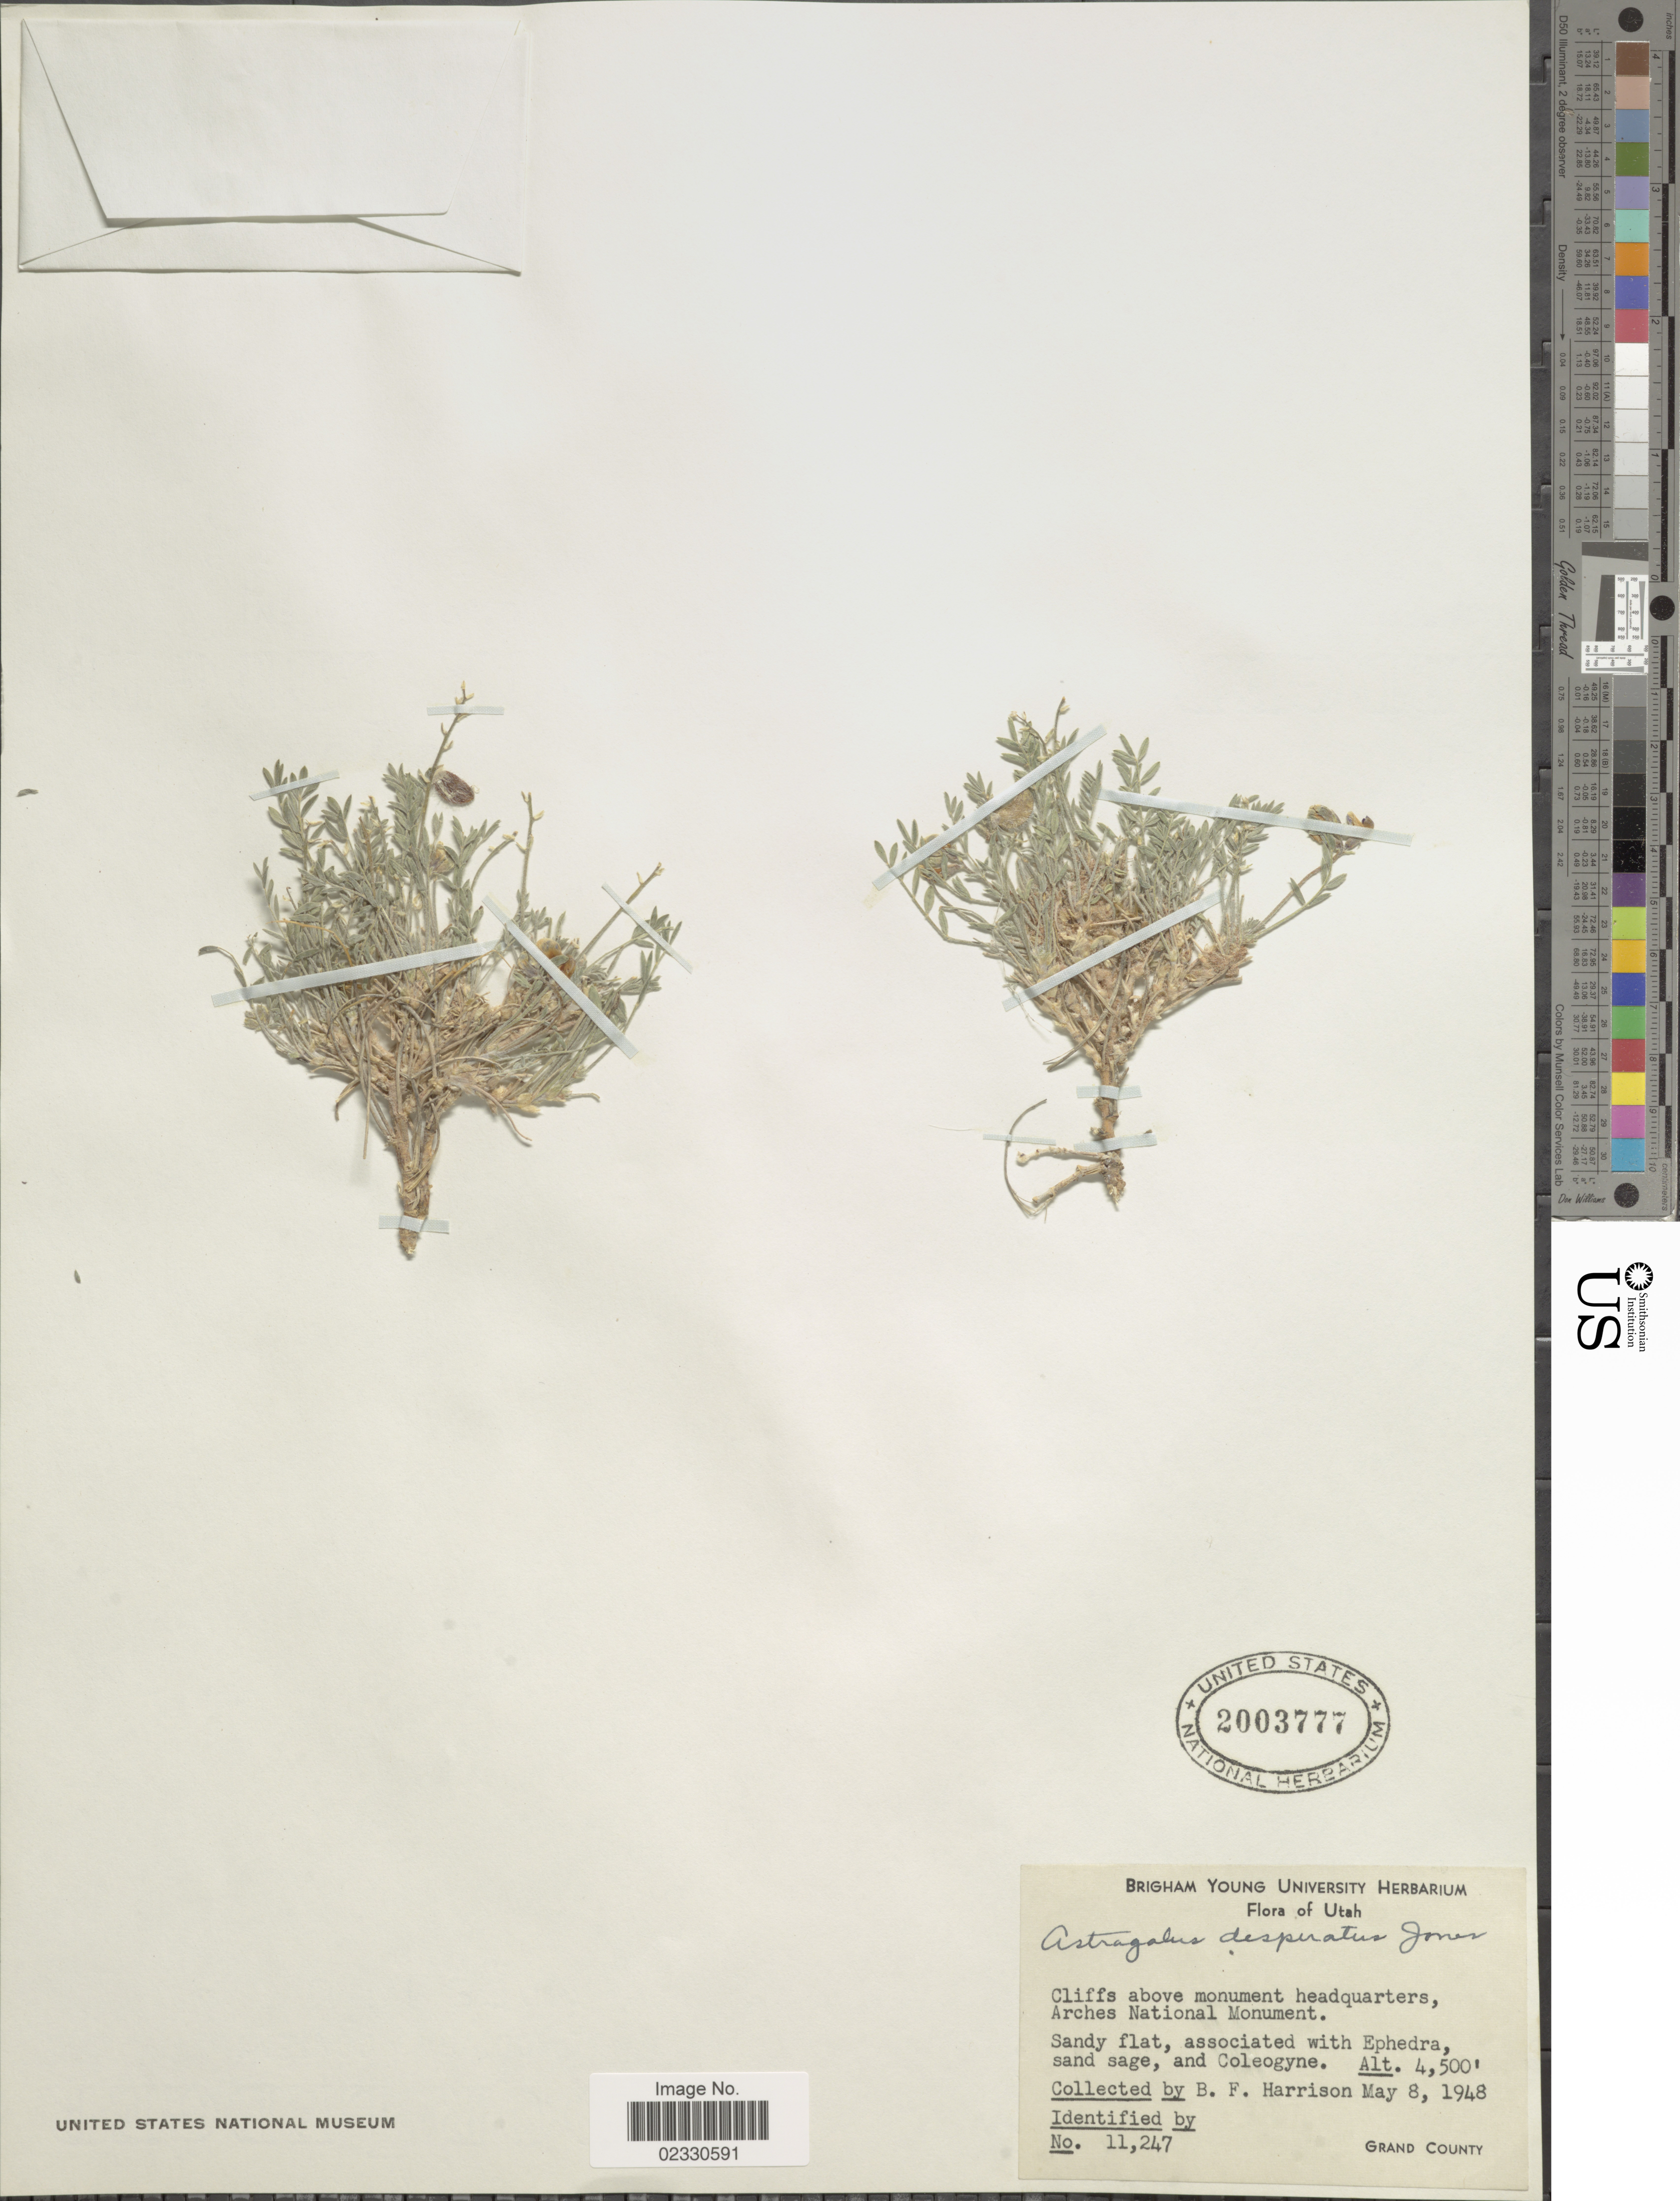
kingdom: Plantae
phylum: Tracheophyta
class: Magnoliopsida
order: Fabales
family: Fabaceae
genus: Astragalus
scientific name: Astragalus desperatus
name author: M.E. Jones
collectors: B. F. Harrison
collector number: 11247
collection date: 1948-05-08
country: United States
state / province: Utah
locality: Cliffs above monument headquarters, Arches National Monument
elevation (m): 1372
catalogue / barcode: US 2003777